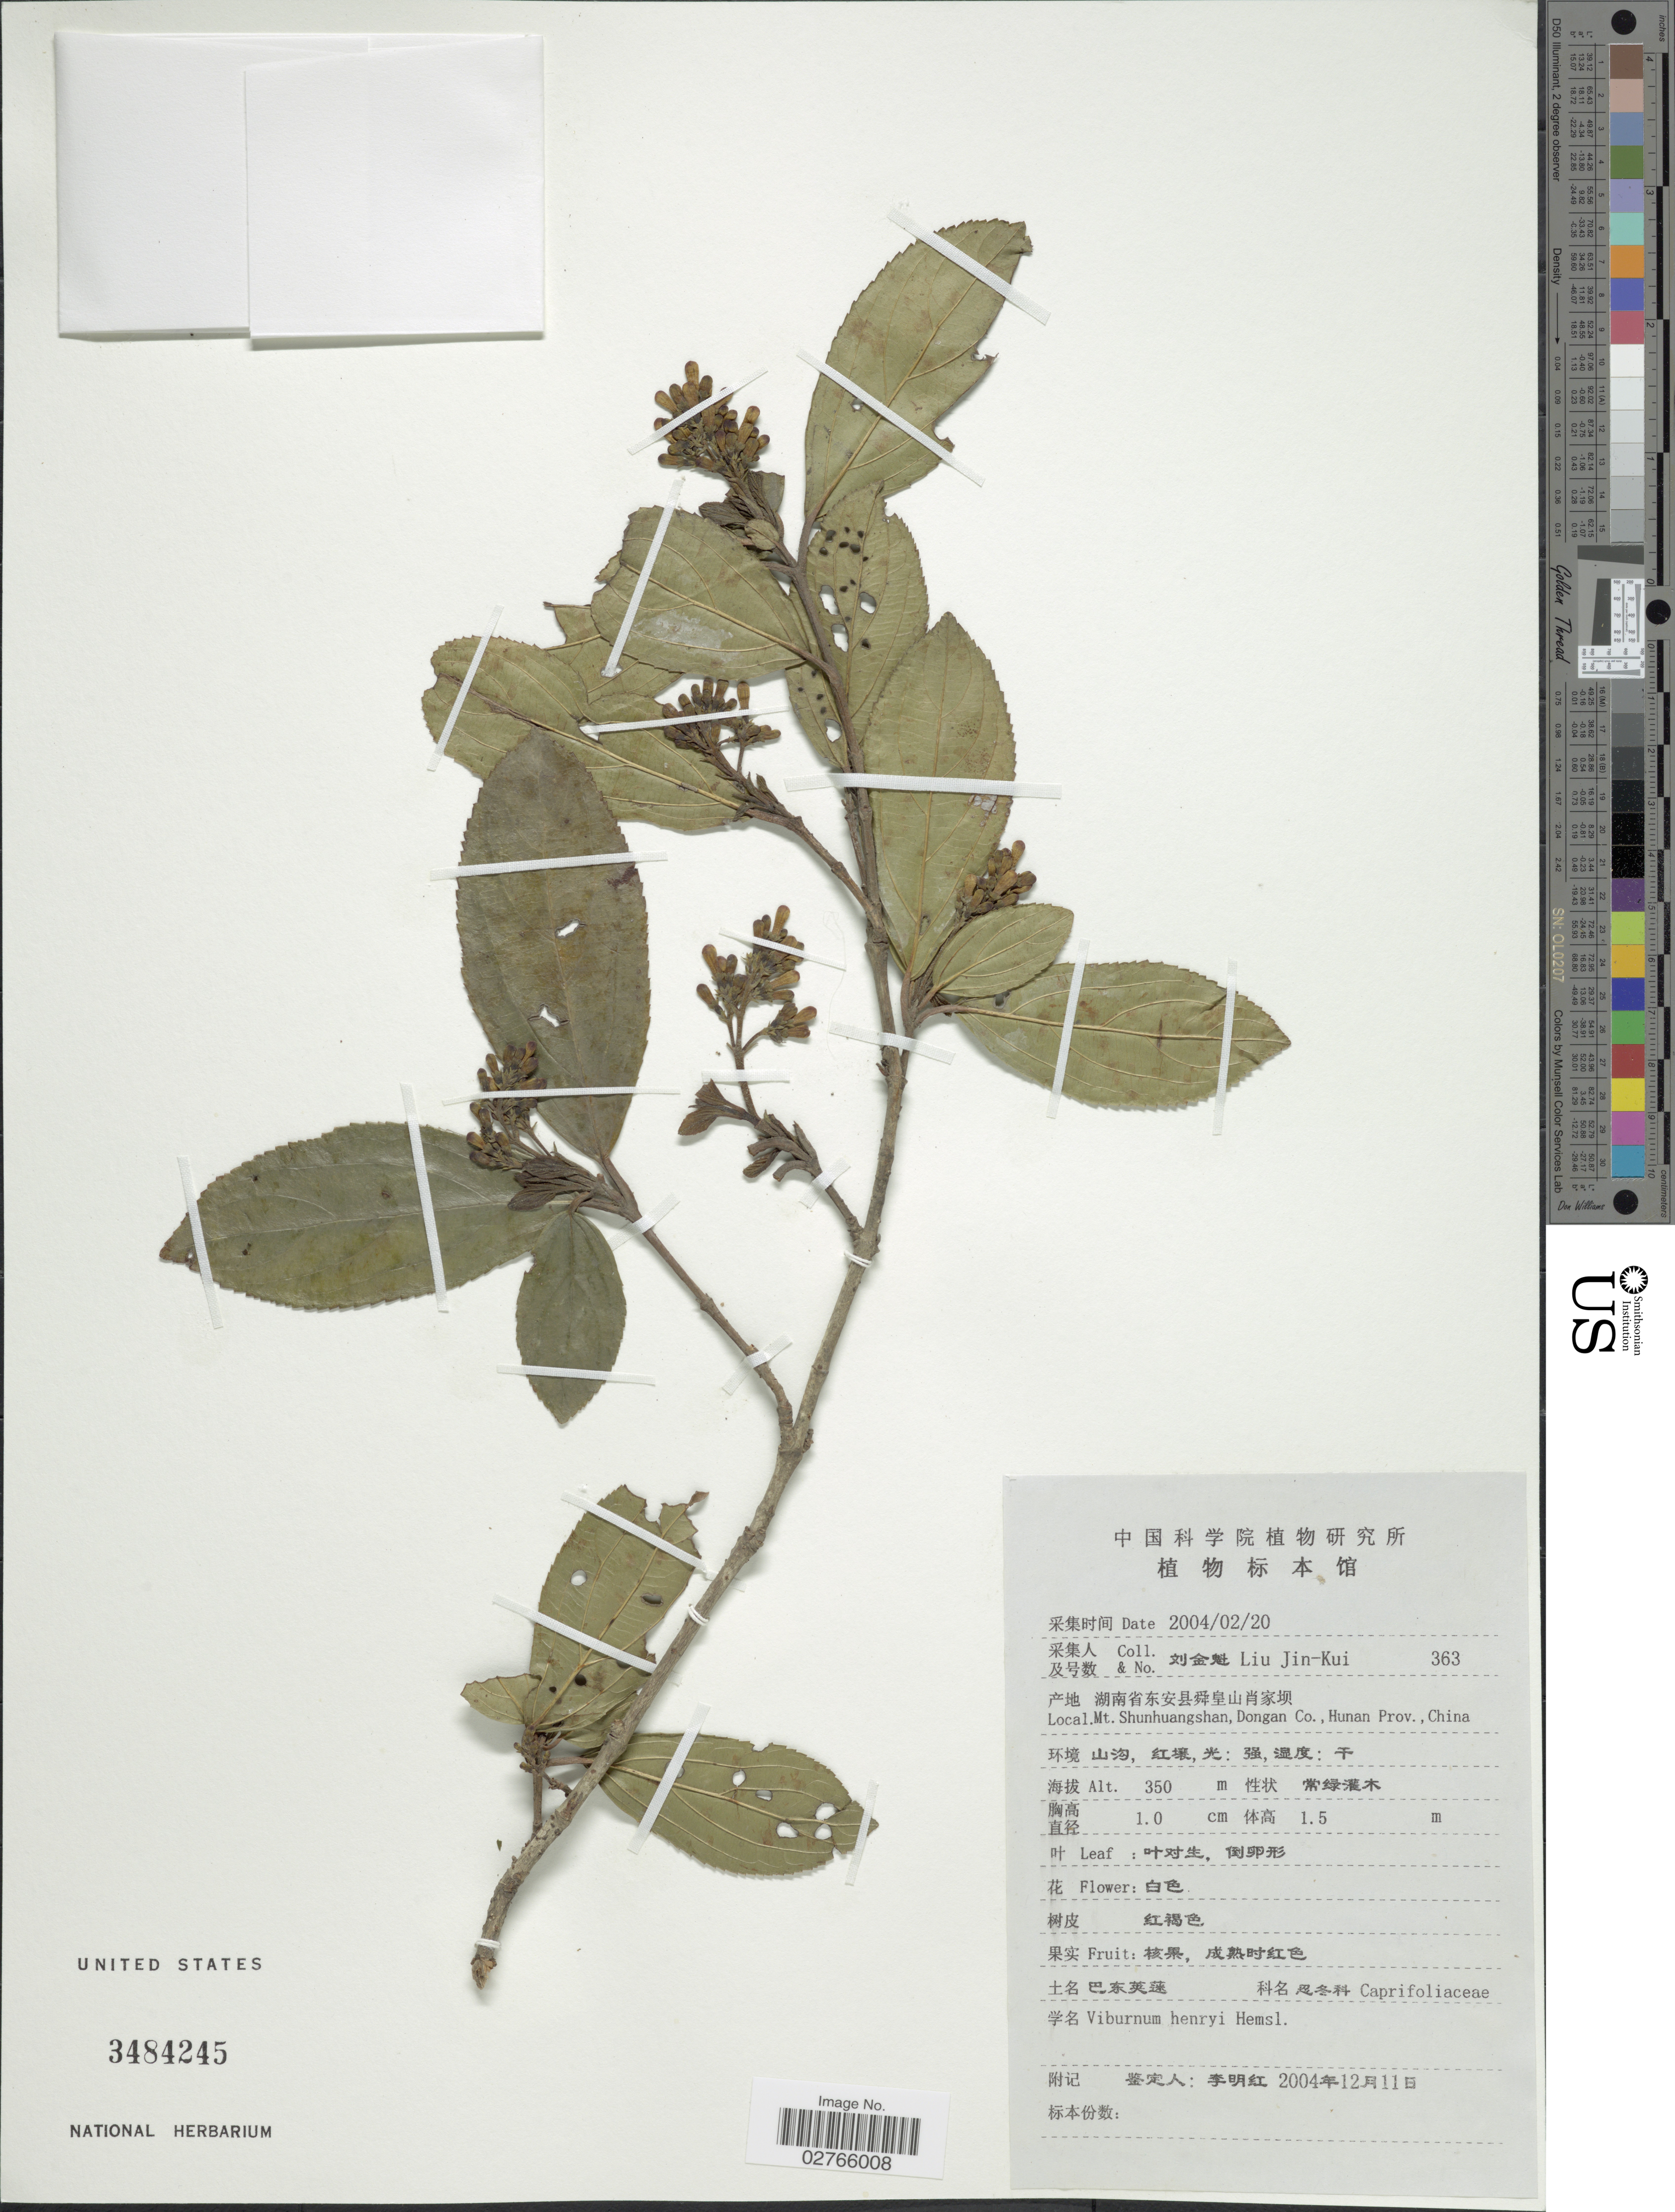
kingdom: Plantae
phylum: Tracheophyta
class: Magnoliopsida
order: Dipsacales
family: Viburnaceae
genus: Viburnum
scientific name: Viburnum henryi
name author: Hemsl. in F.B. Forbes & Hemsl.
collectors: Liu Jin-Kui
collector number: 363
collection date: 2004-02-20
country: China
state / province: Hunan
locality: Mt. Shunhuangshan, Dongan Co., Hunan Prov.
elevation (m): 350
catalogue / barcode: US 3484245